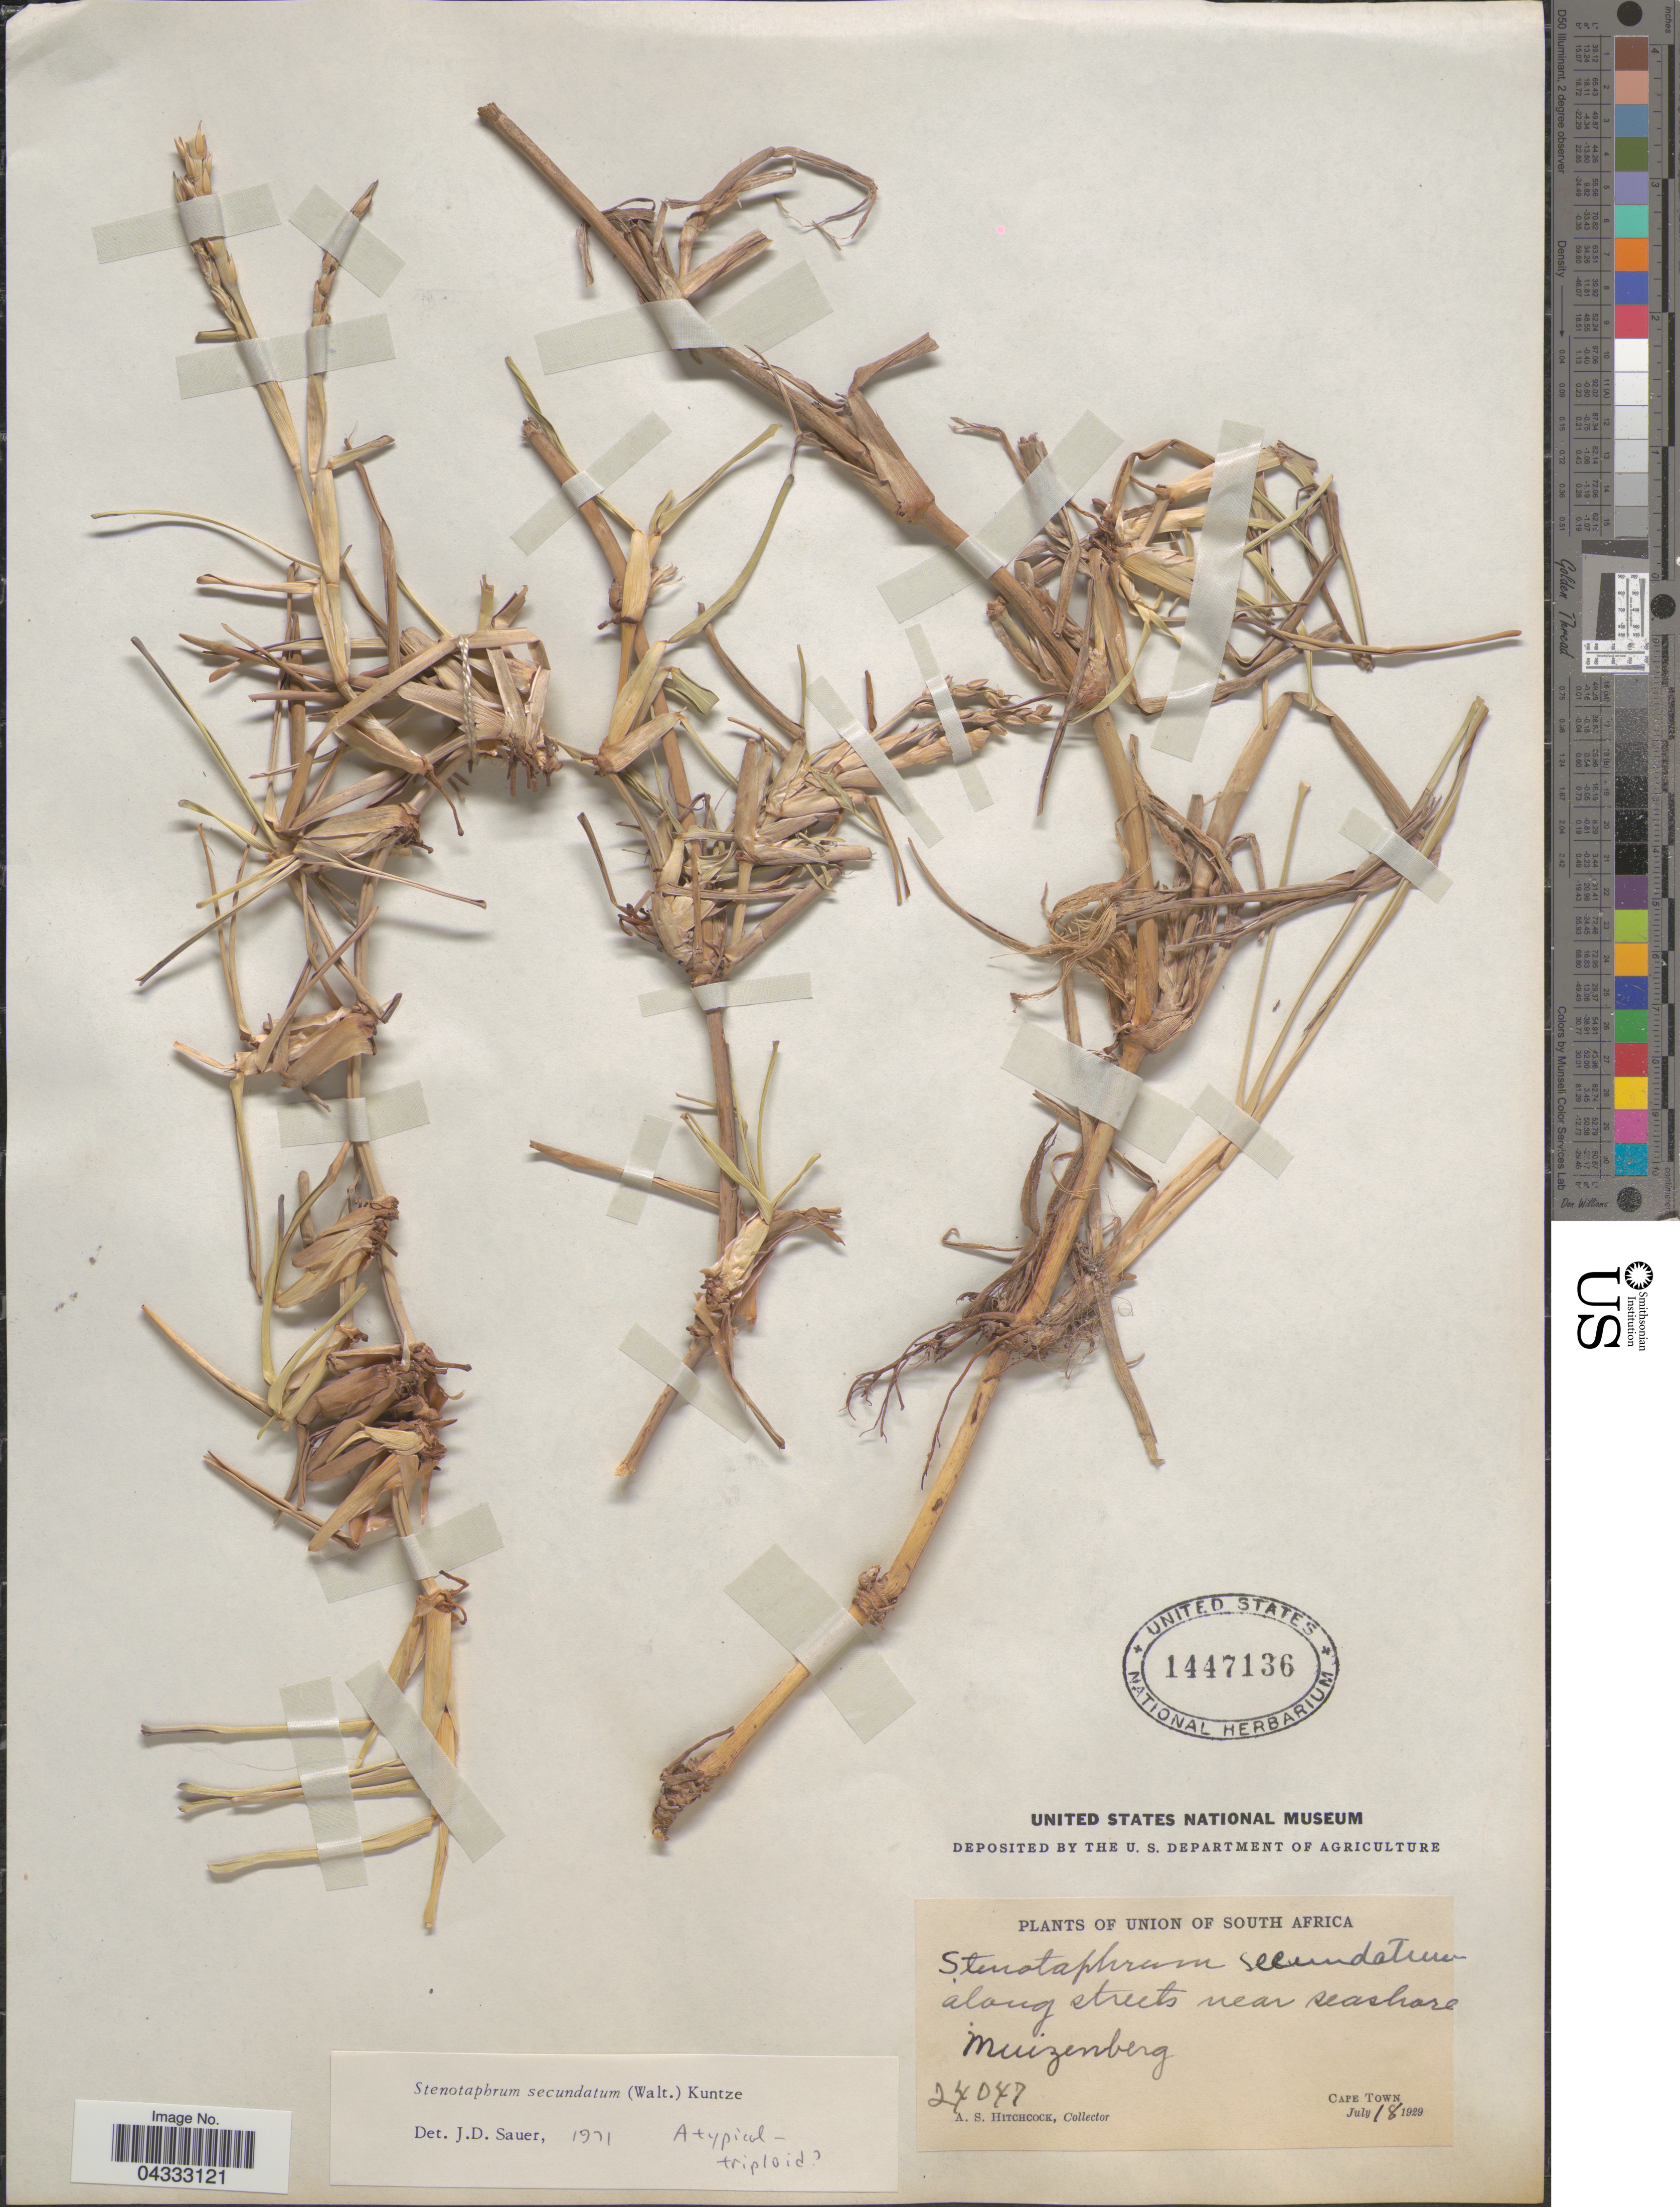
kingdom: Plantae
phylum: Tracheophyta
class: Liliopsida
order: Poales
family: Poaceae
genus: Stenotaphrum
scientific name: Stenotaphrum secundatum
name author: (Walter) Kuntze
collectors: A. S. Hitchcock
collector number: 24047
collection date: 1929-07-18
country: South Africa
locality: Union of South Africa. Along streets near seashore. Muizenberg. Cape Town.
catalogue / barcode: US 1447136